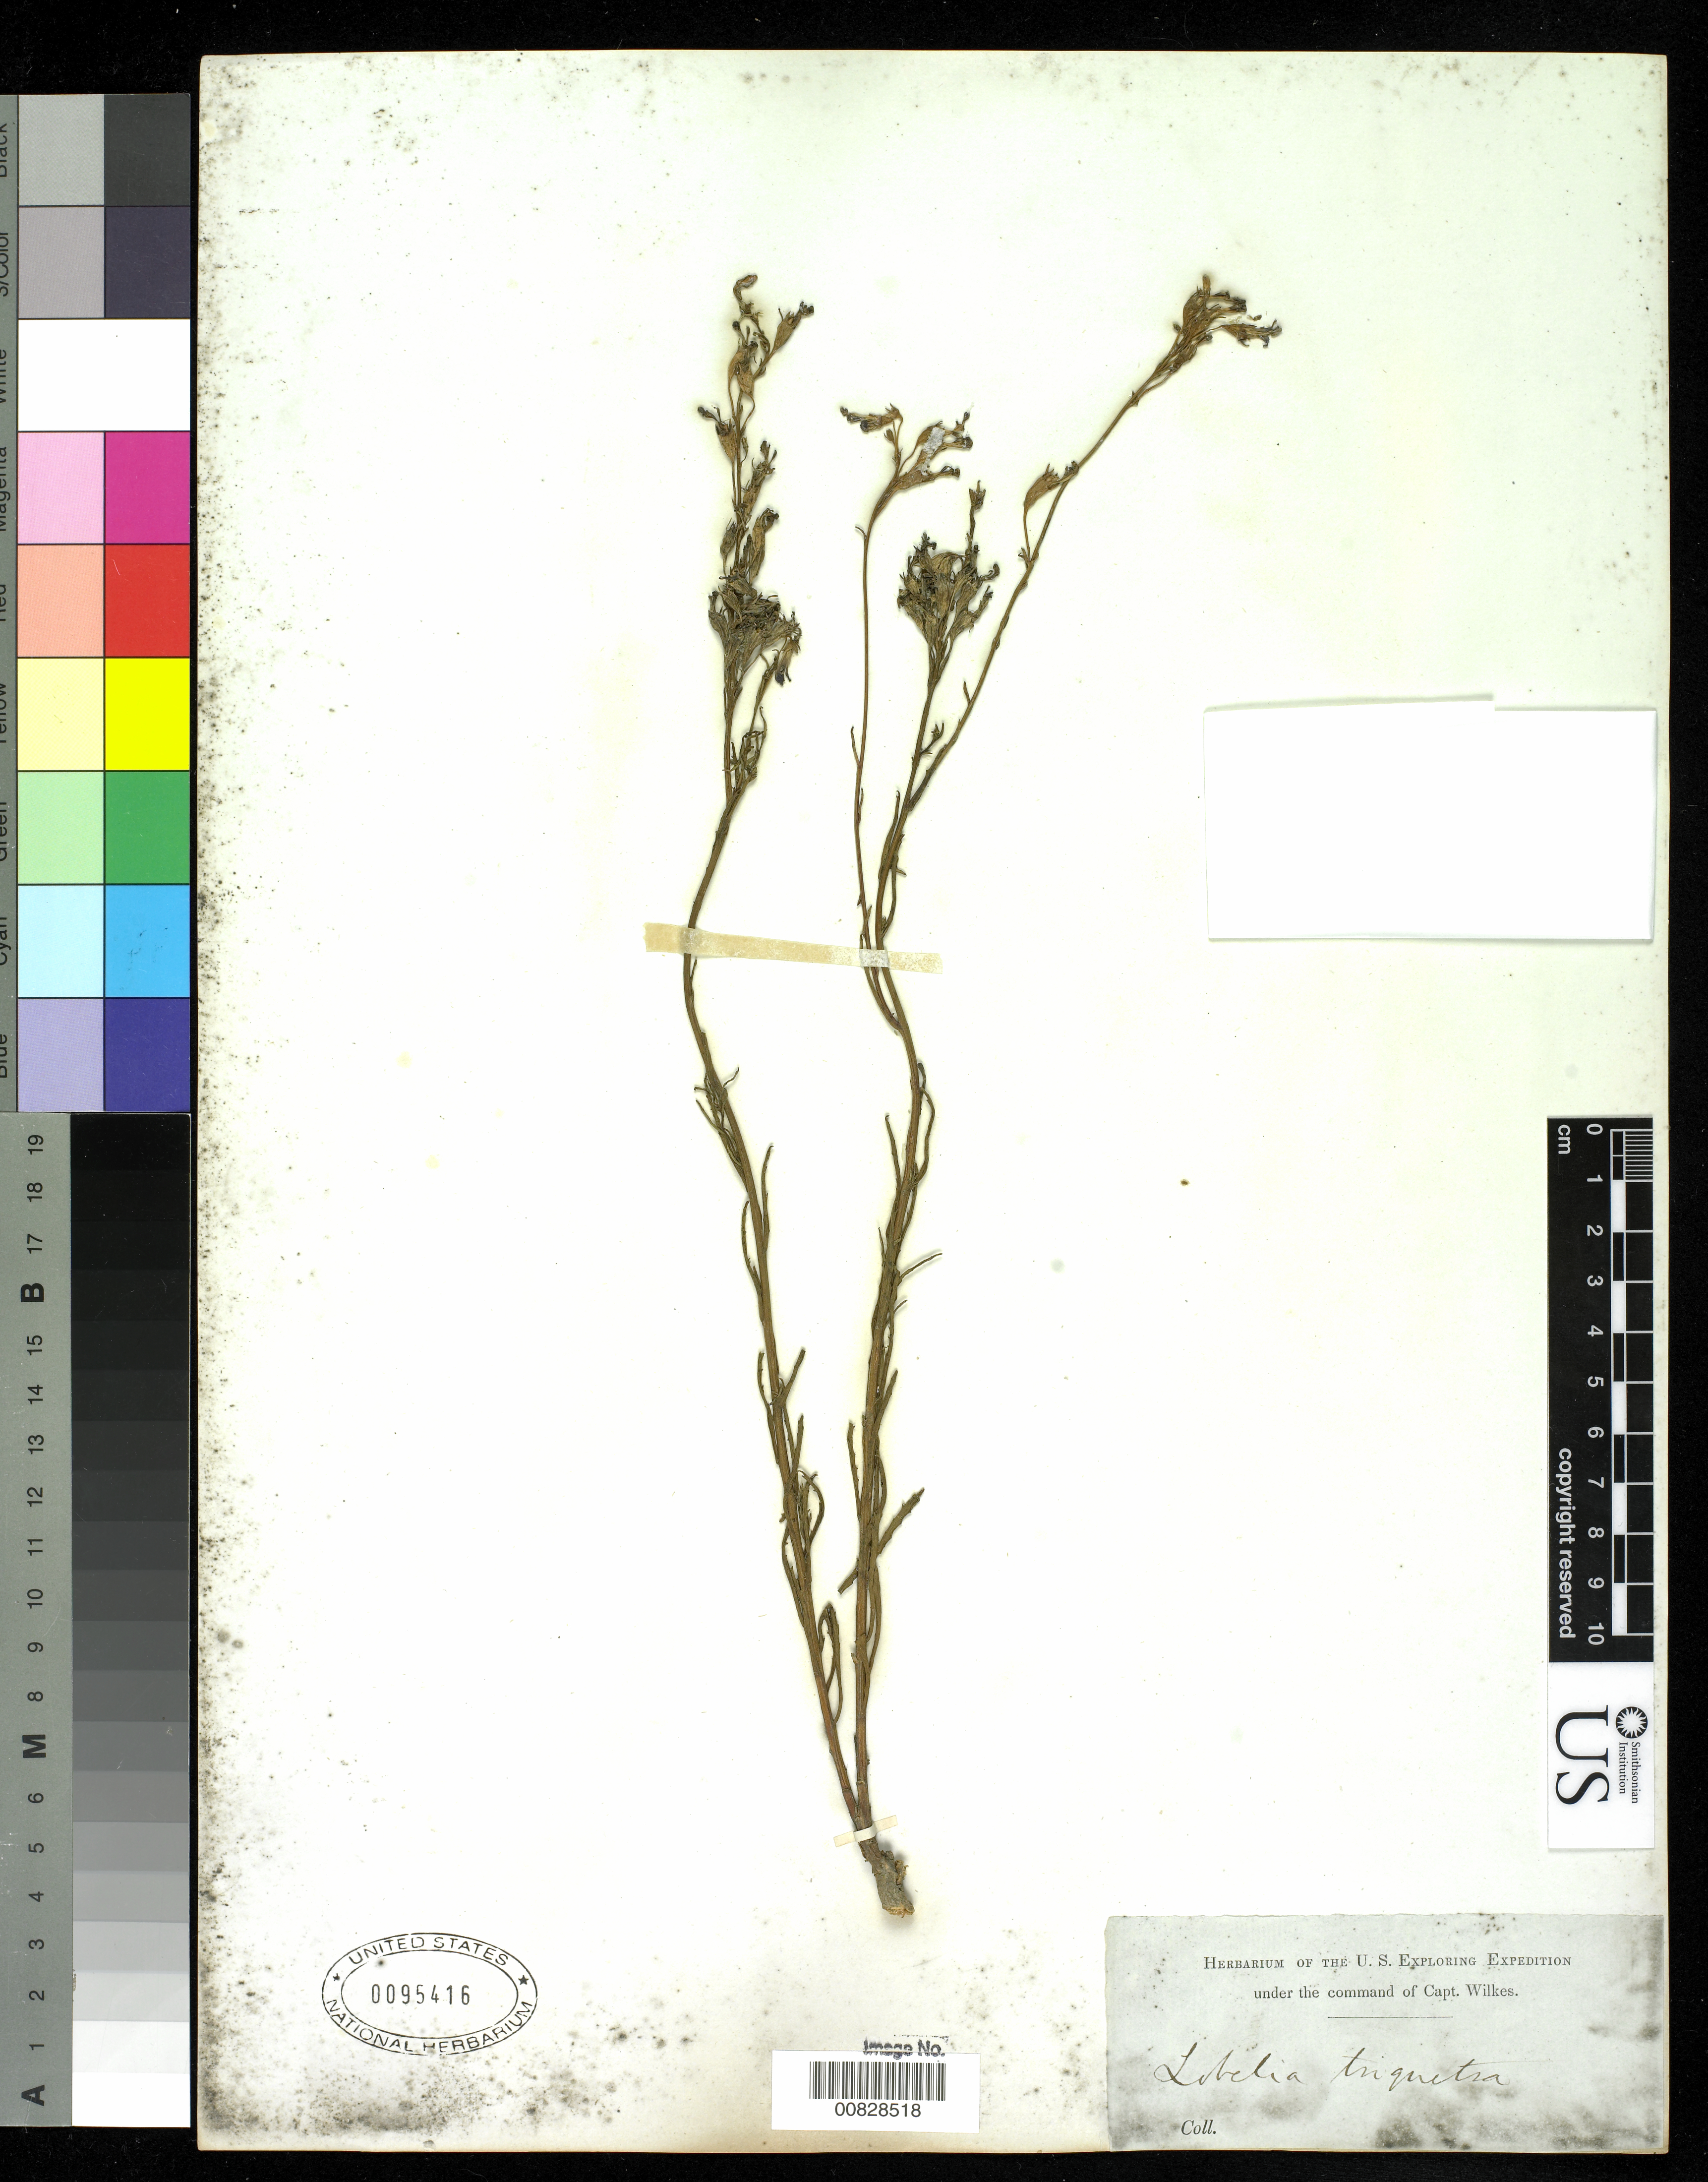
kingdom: Plantae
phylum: Tracheophyta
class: Magnoliopsida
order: Asterales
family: Campanulaceae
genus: Lobelia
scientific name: Lobelia triquetra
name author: L.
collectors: Wilkes Explor. Exped.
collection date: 1838/1842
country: South Africa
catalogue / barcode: US 95416